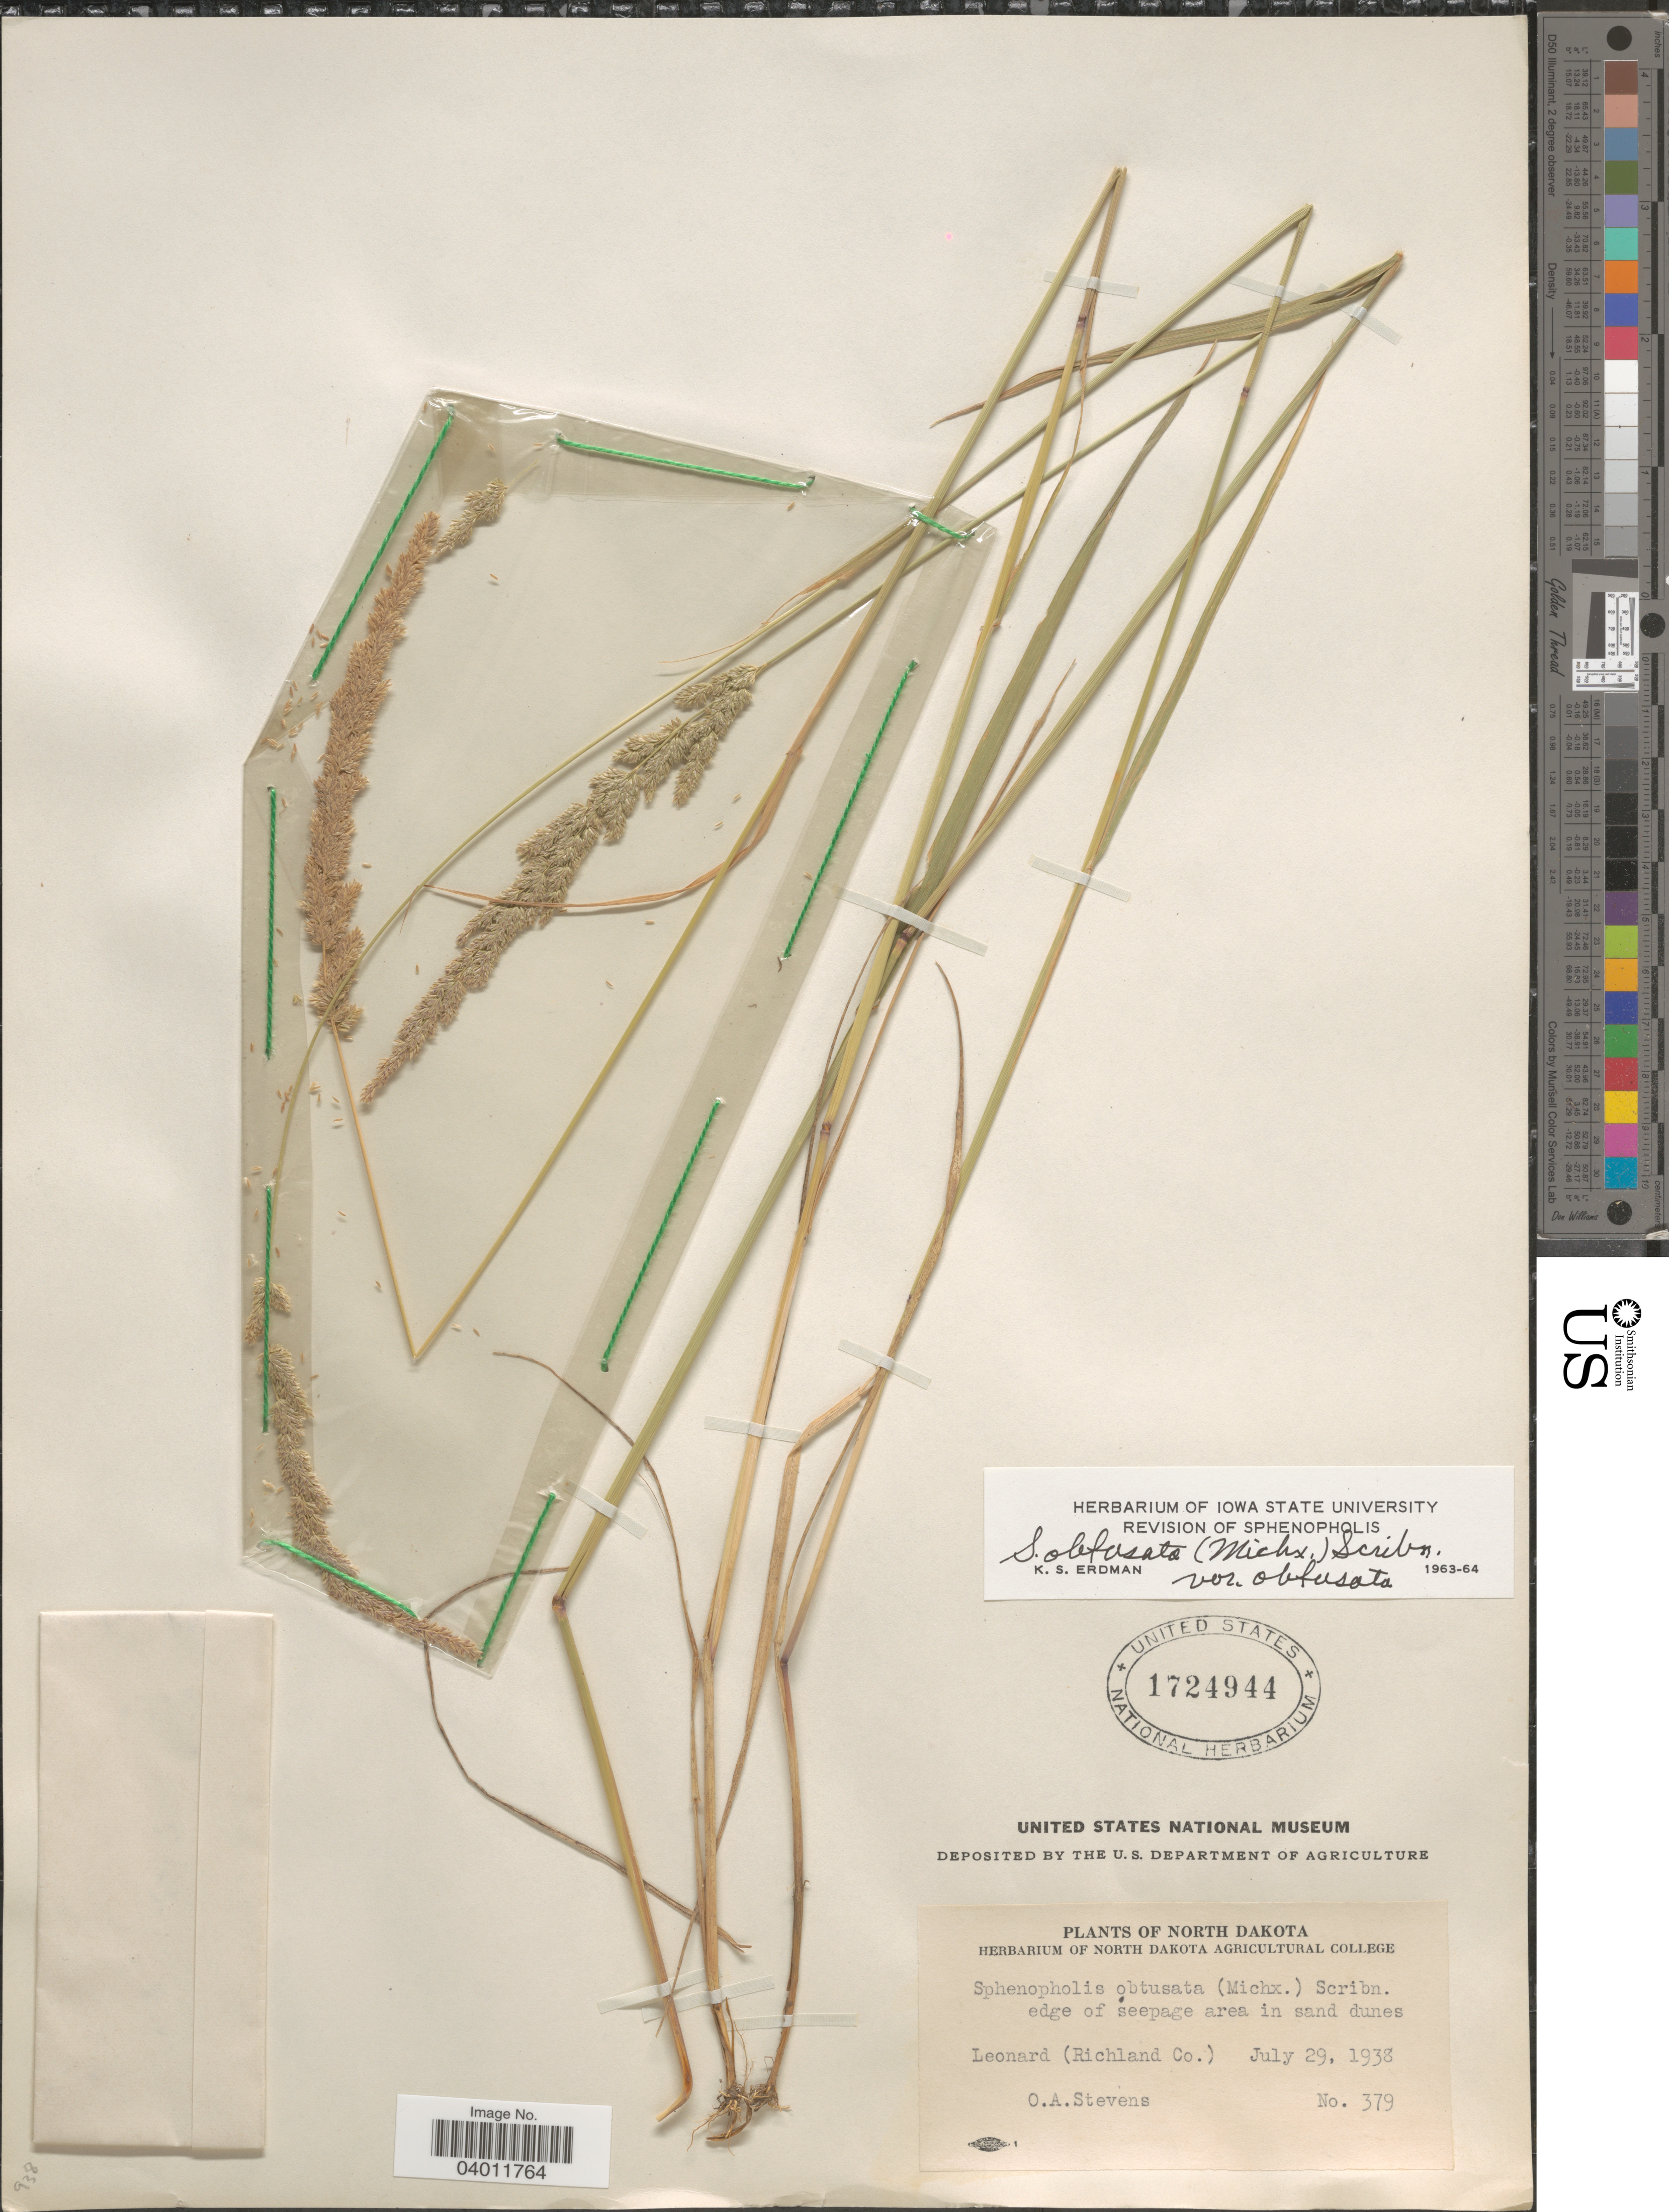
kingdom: Plantae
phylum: Tracheophyta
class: Liliopsida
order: Poales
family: Poaceae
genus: Sphenopholis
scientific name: Sphenopholis obtusata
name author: (Michx.) Scribn.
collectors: O. A. Stevens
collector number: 379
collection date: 1938-07-29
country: United States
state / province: North Dakota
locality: Edge of seepage area in sand dunes [unsure placement] Leonard (Richland Co.).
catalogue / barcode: US 1724944